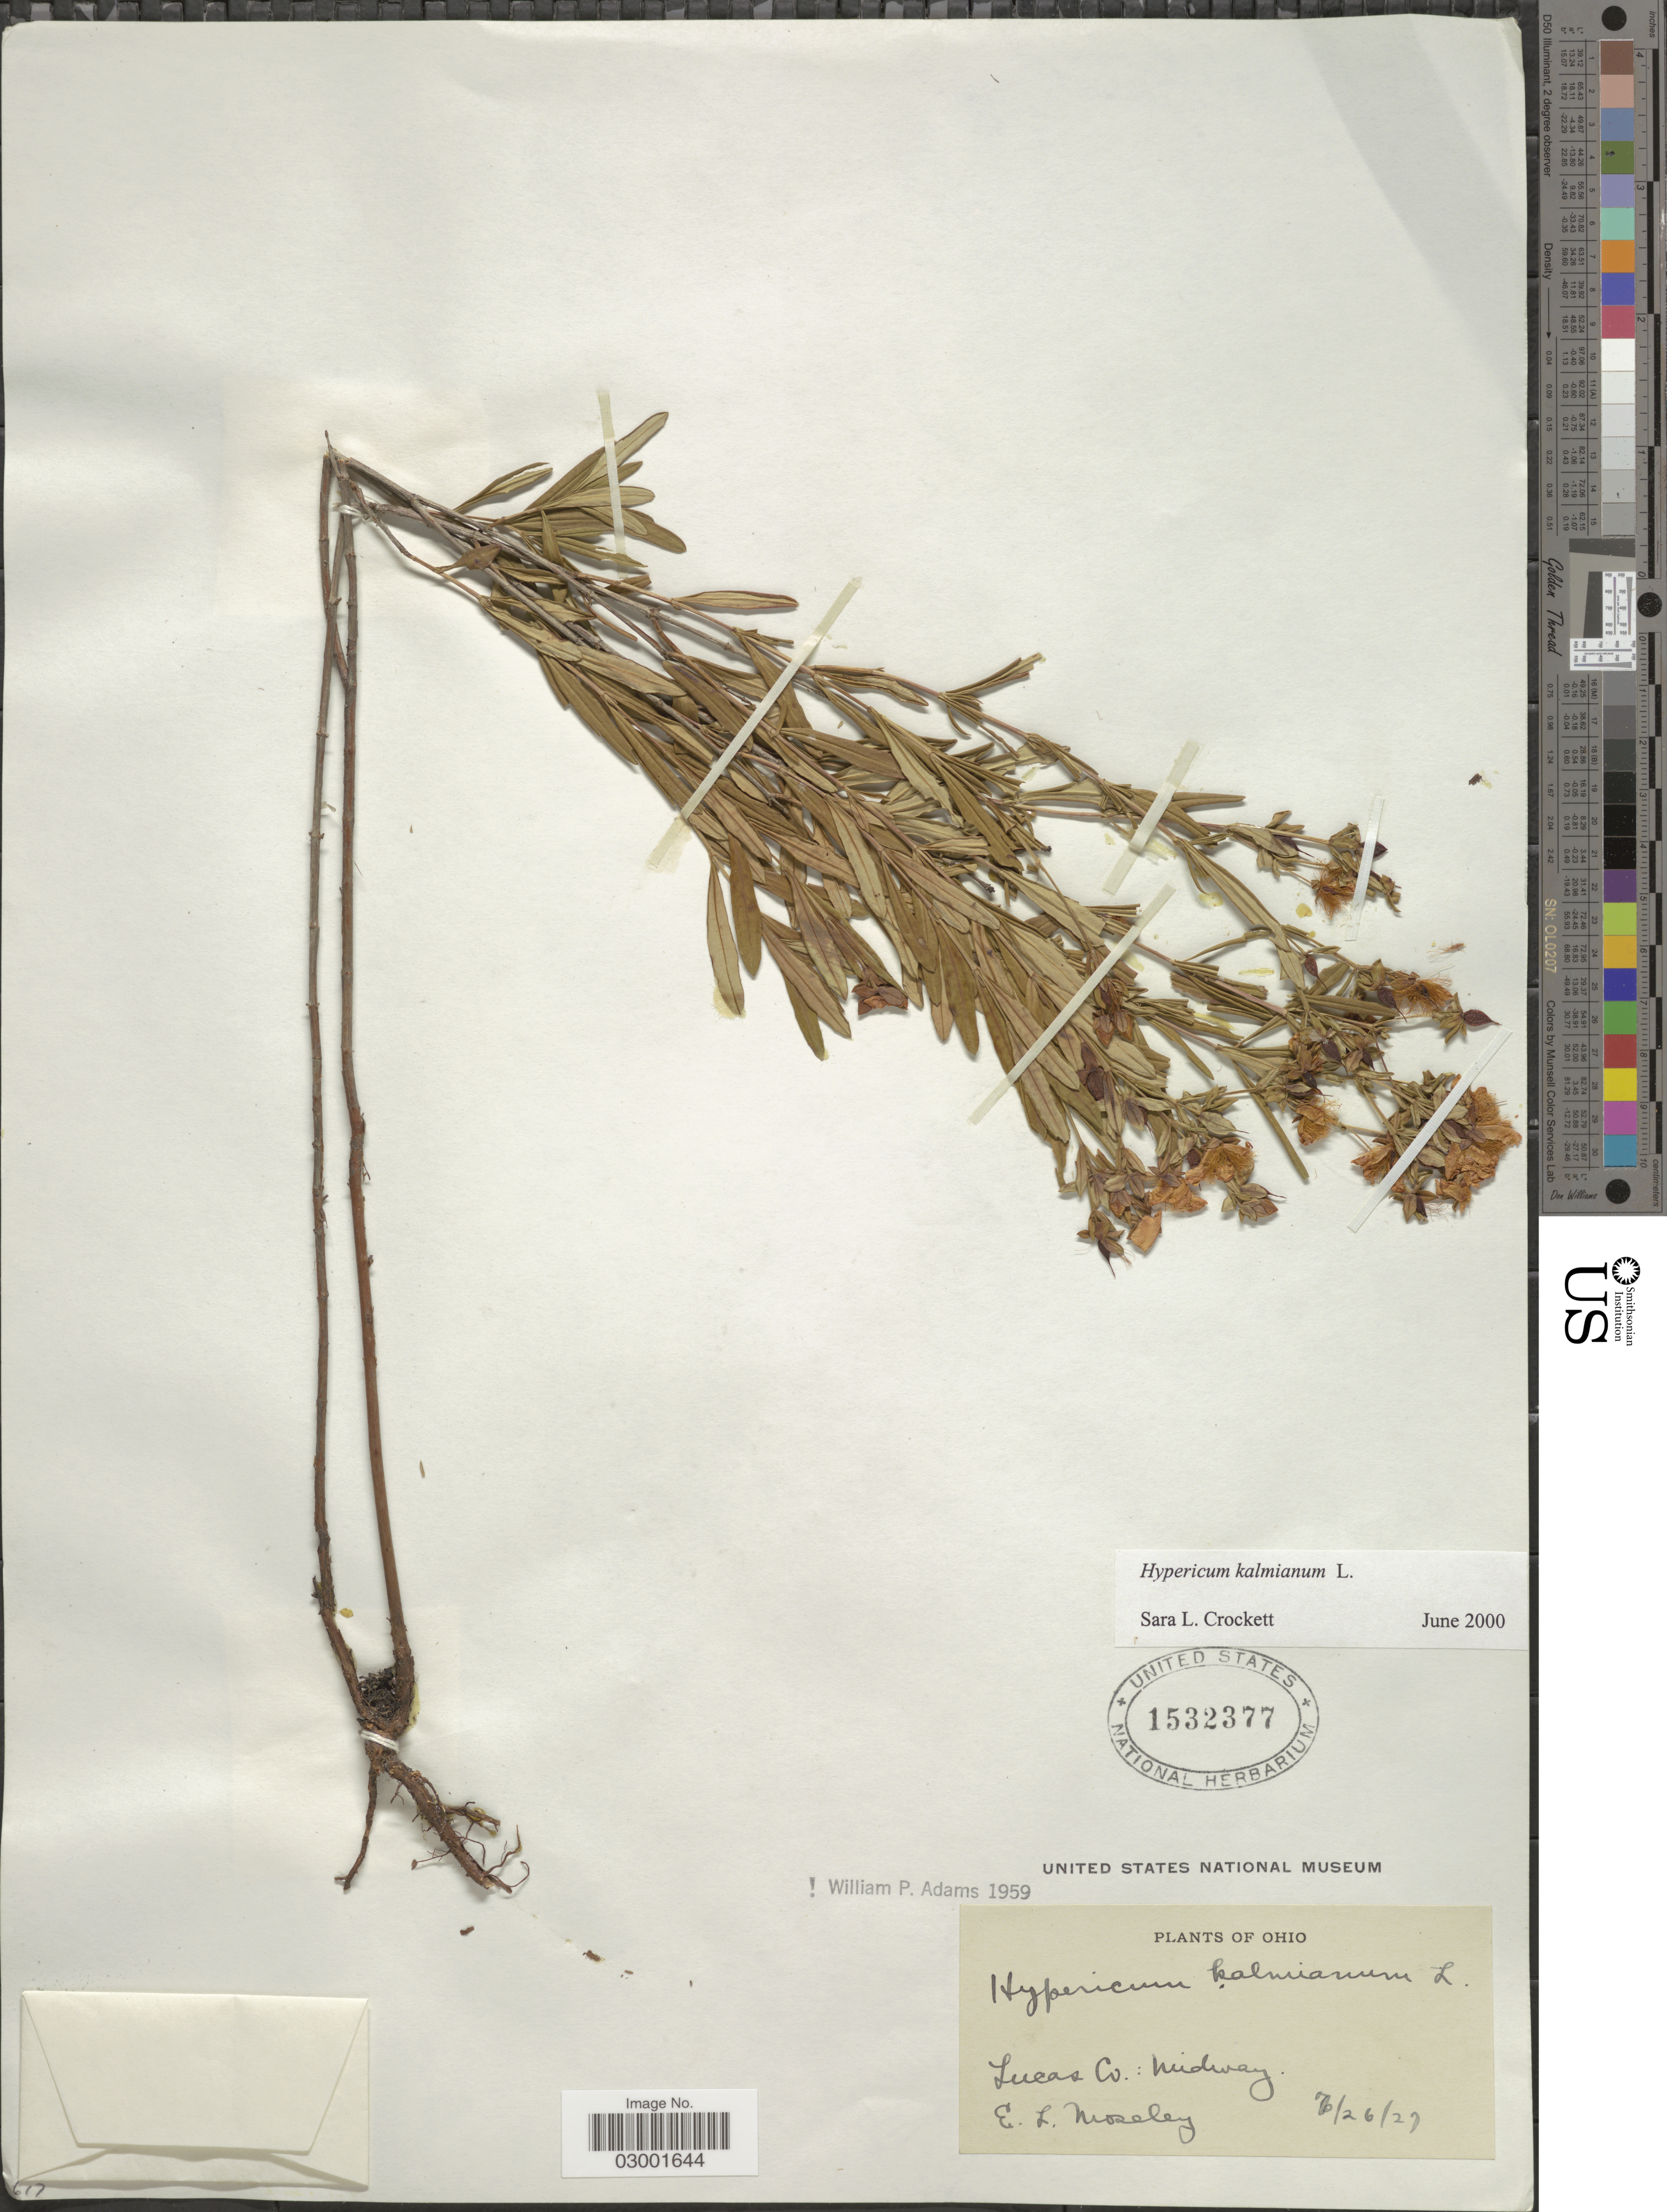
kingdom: Plantae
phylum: Tracheophyta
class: Magnoliopsida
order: Malpighiales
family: Hypericaceae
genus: Hypericum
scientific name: Hypericum kalmianum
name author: L.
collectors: E. Moseley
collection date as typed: Transcribed d/m/y: 26/7/27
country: United States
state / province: Ohio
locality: Lucas Co.: Midway.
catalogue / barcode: US 1532377